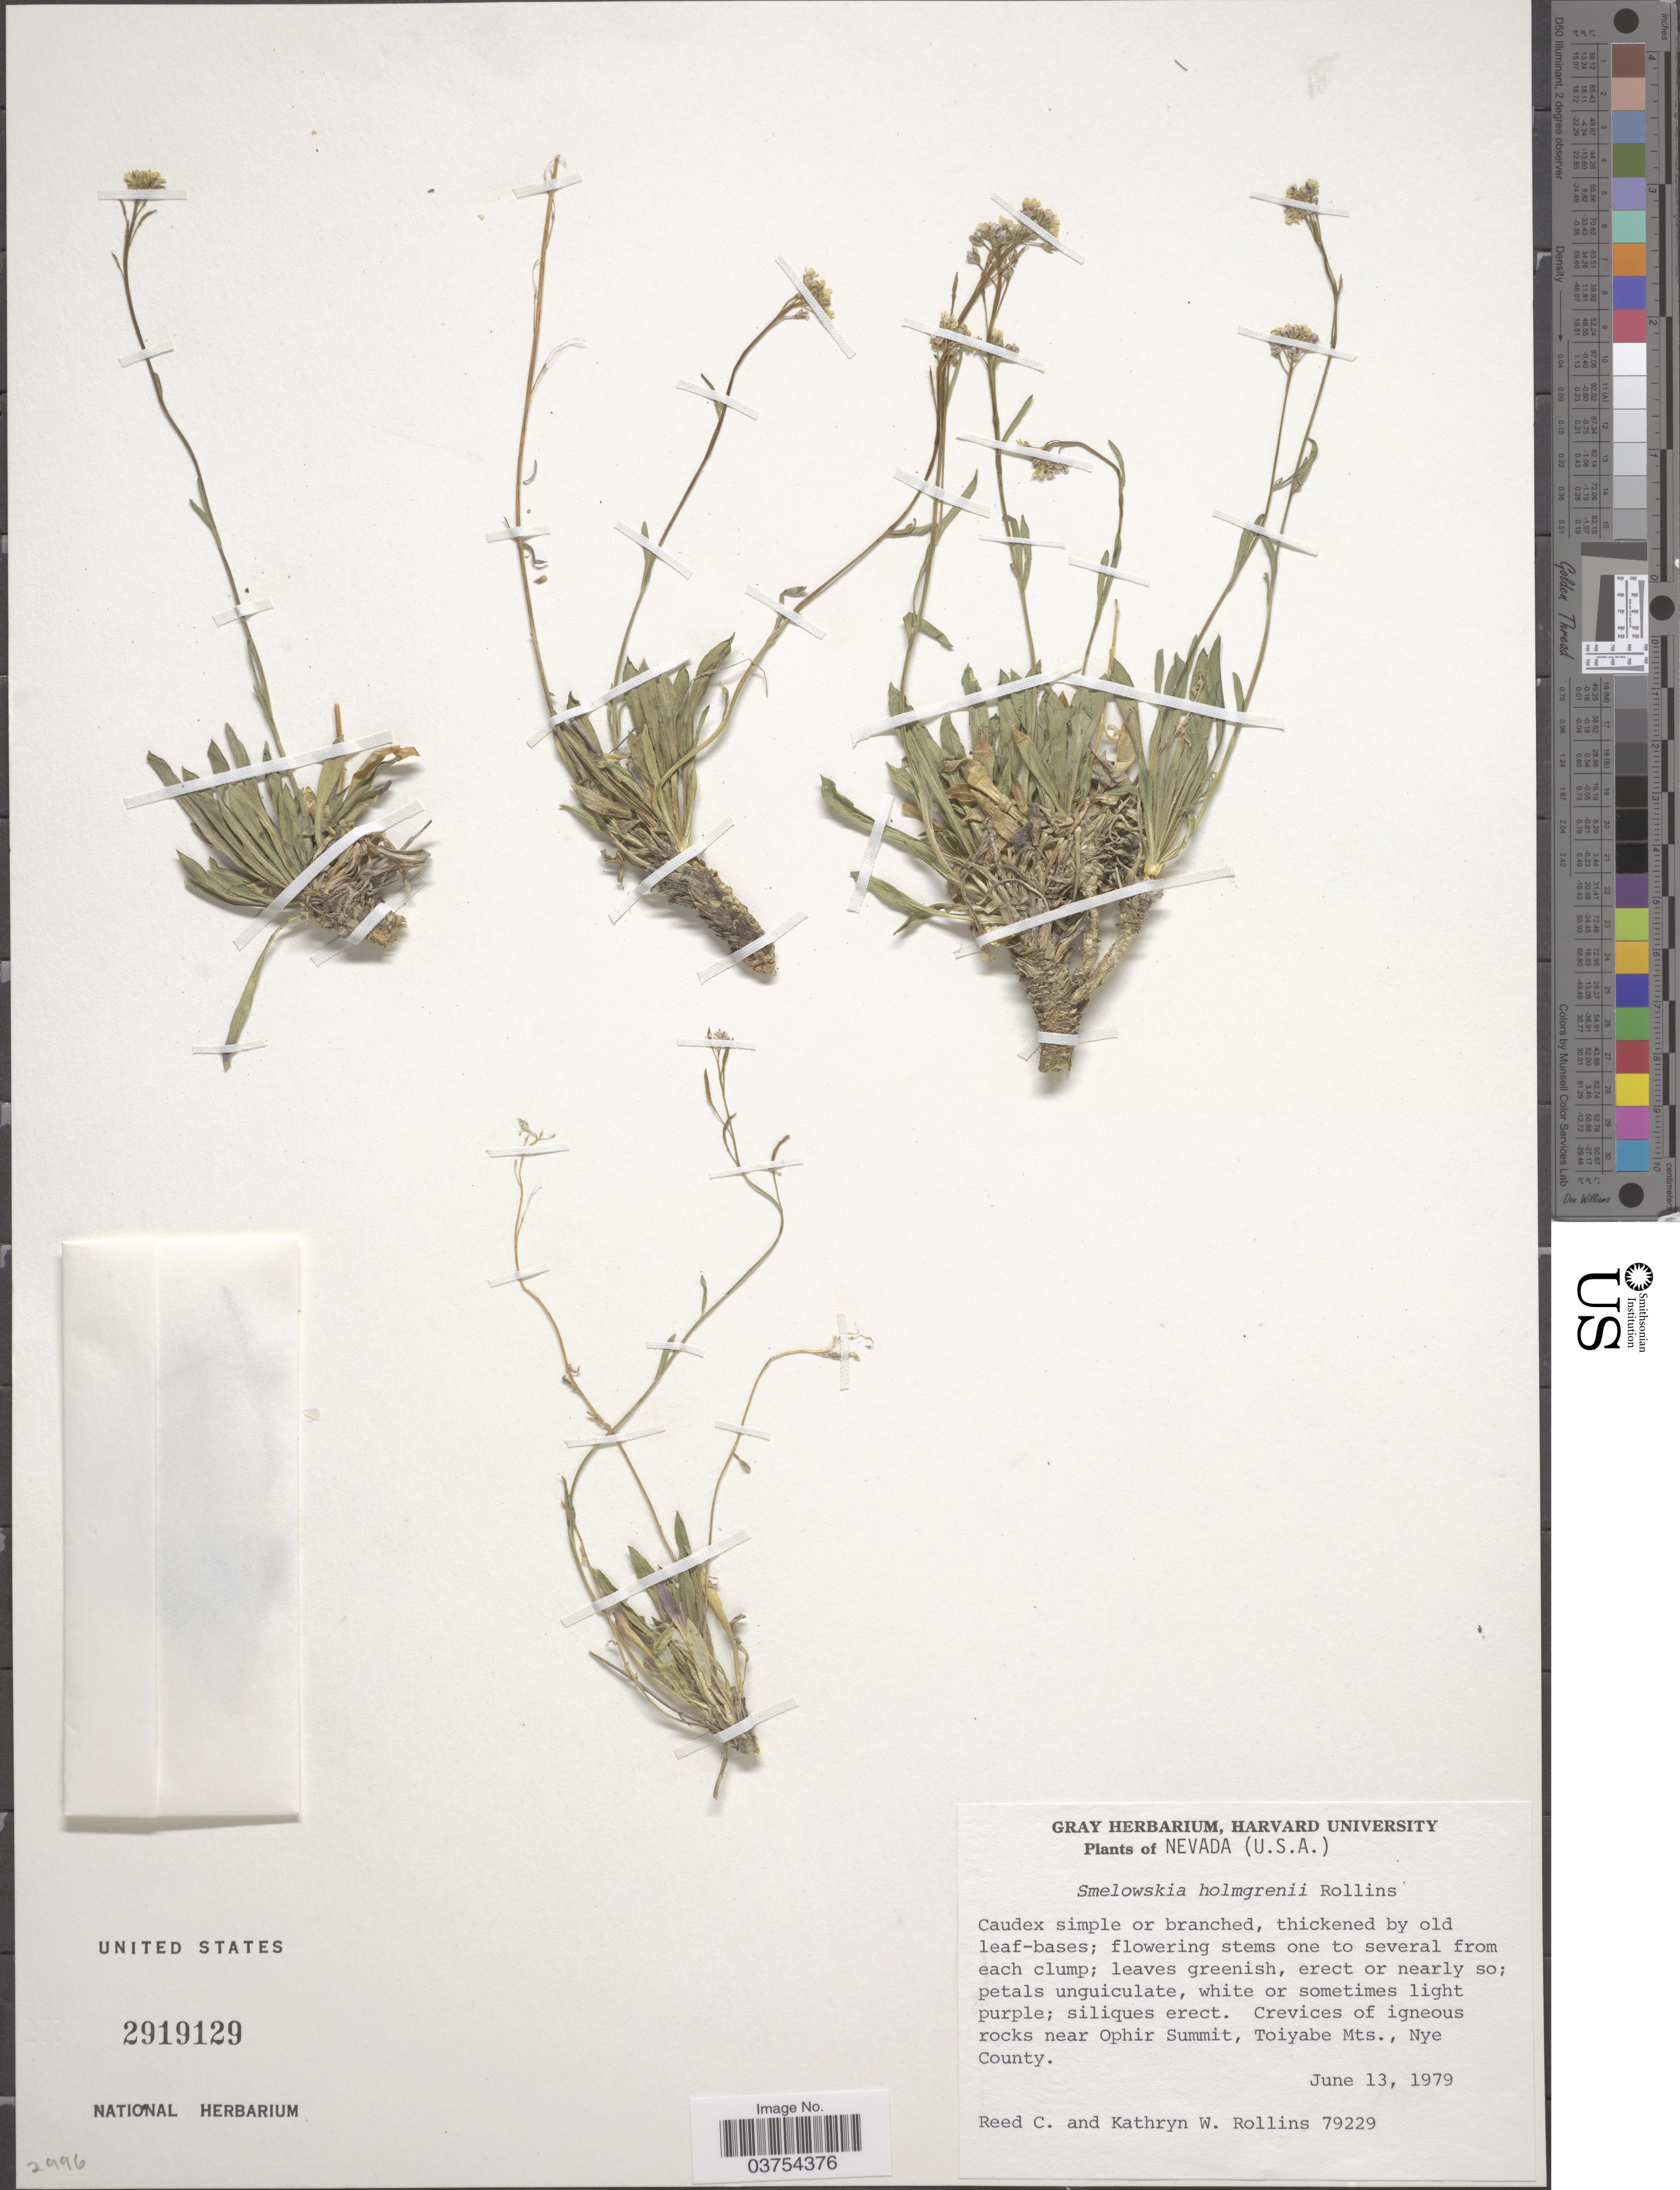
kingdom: Plantae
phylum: Tracheophyta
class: Magnoliopsida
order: Brassicales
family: Brassicaceae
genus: Smelowskia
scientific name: Smelowskia holmgrenii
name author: Rollins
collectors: R. C. Rollins & K. W. Rollins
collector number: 79229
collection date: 1979-06-13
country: United States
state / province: Nevada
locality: Crevices of igneous rocks near Ophir Summit, Toiyabe Mts., Nye County.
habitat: crevices of igneous rocks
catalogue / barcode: US 2919129